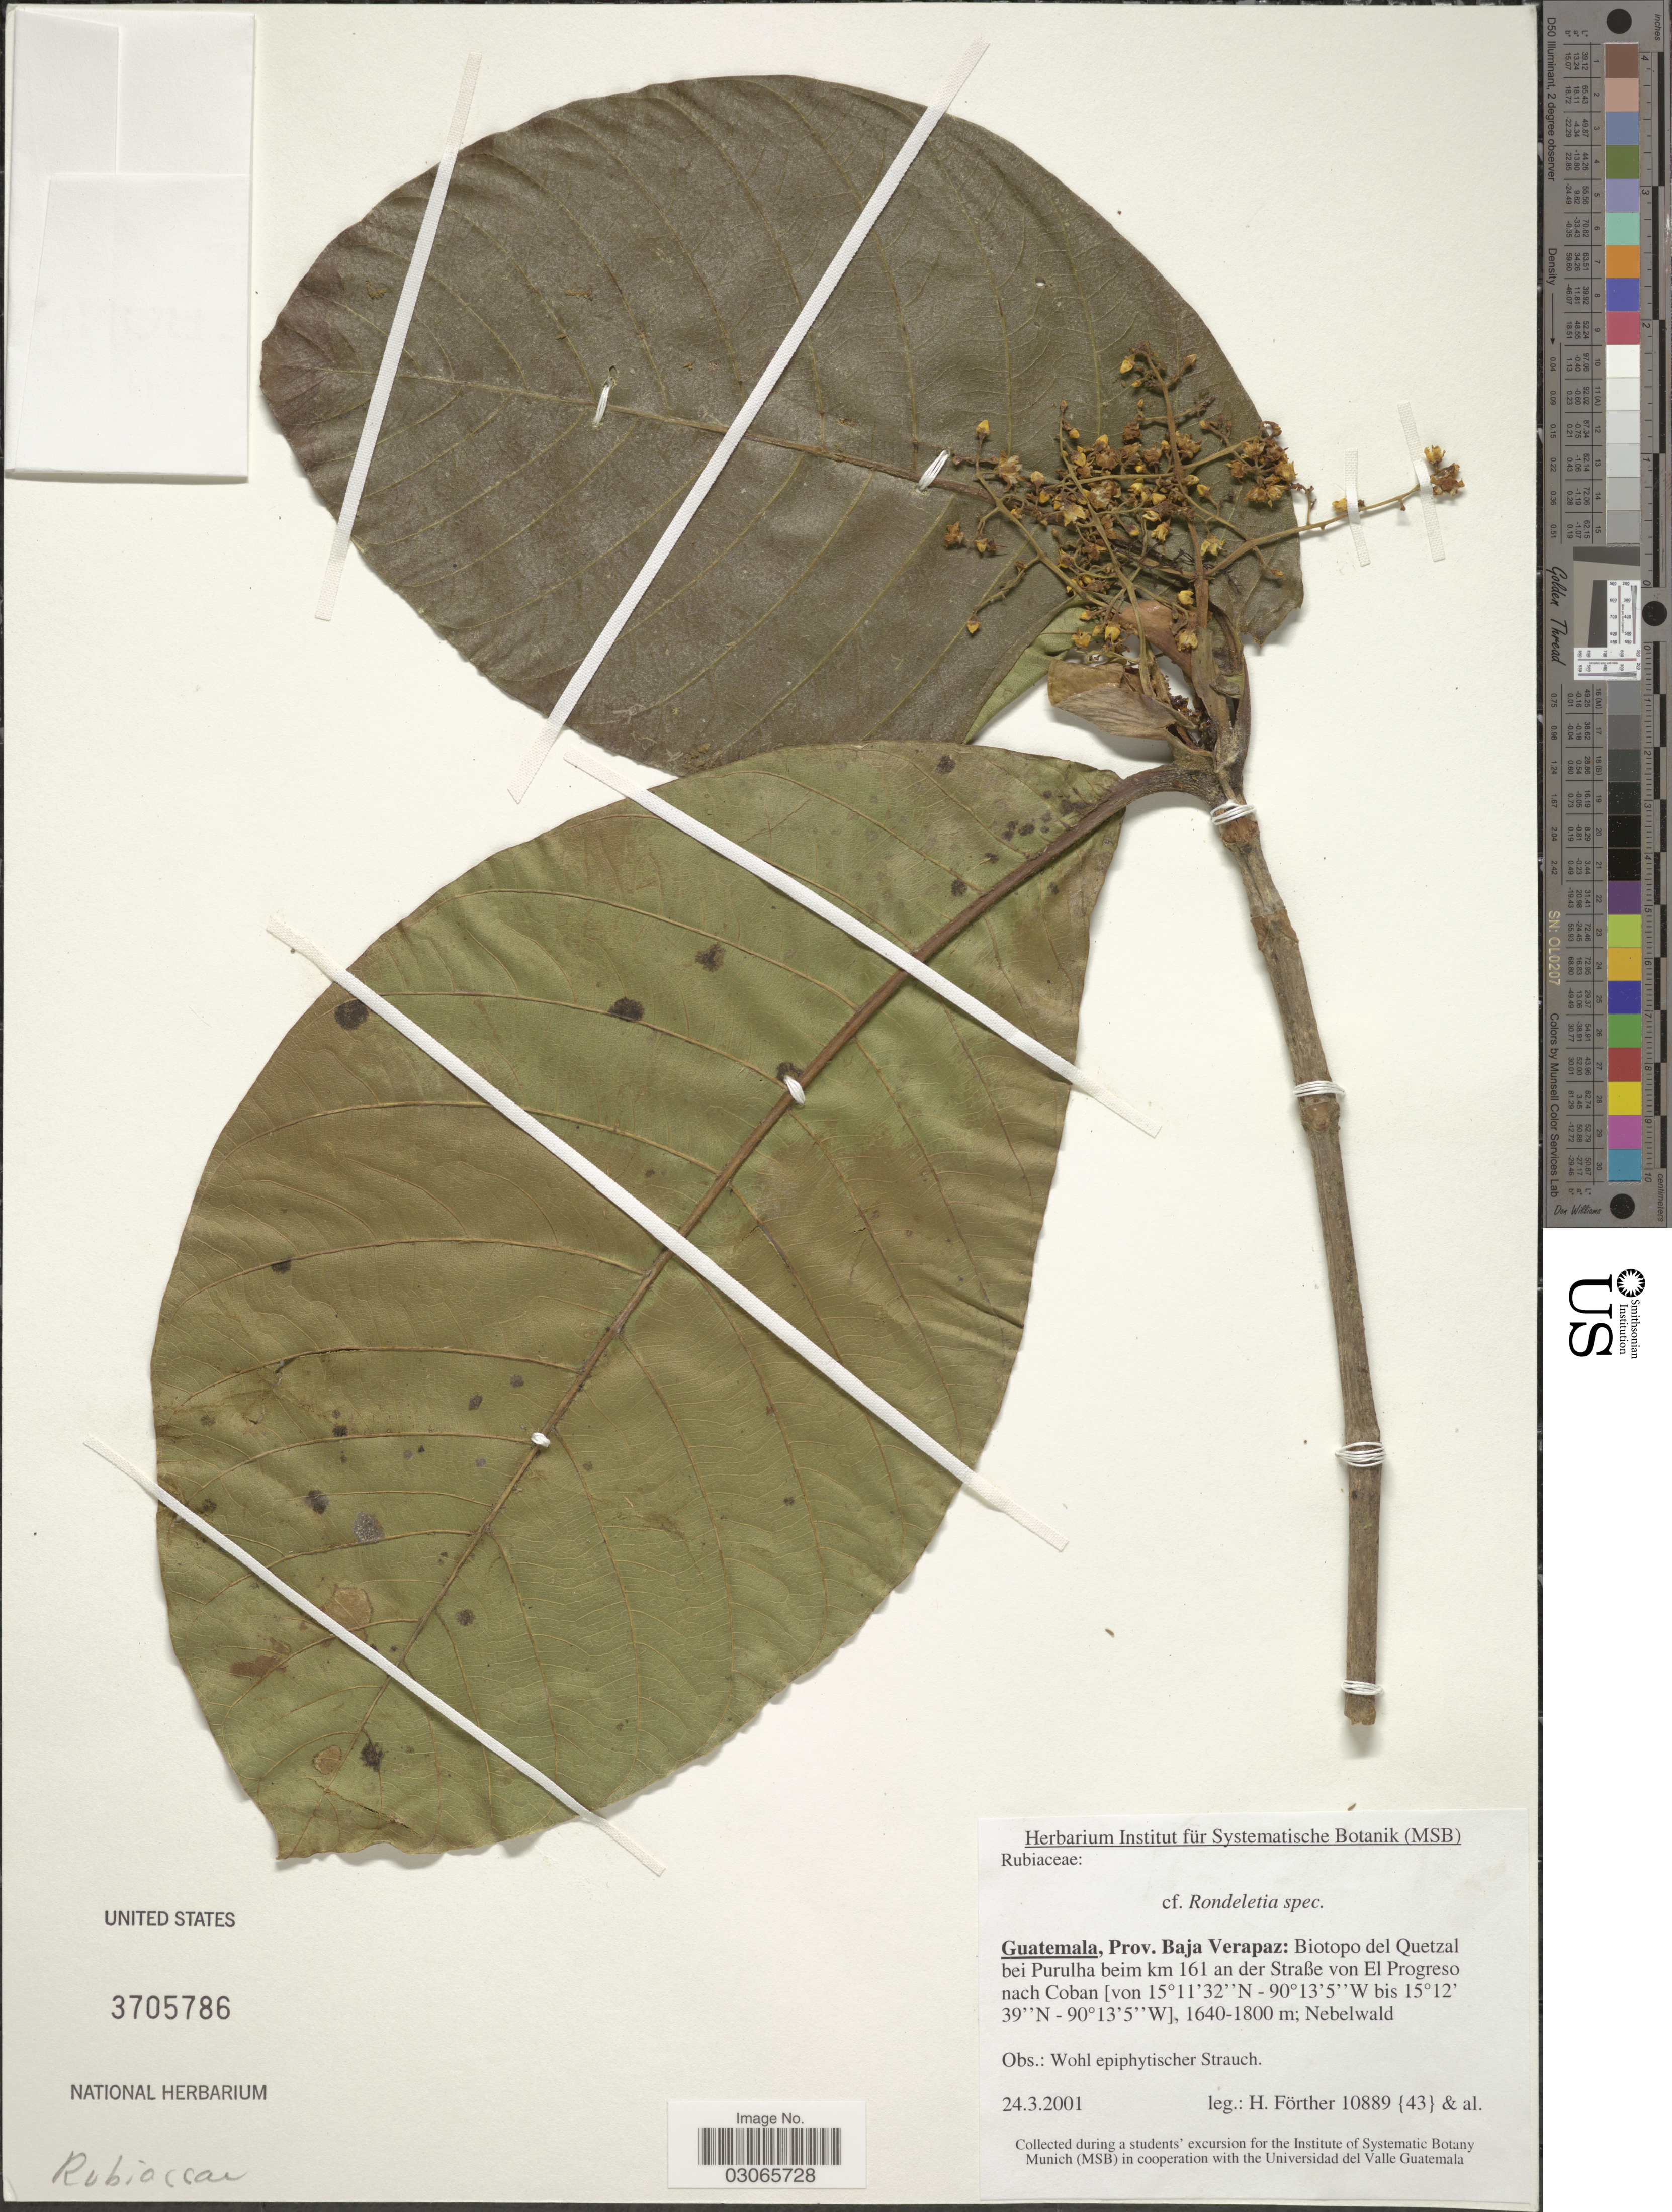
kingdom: Plantae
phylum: Tracheophyta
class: Magnoliopsida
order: Gentianales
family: Rubiaceae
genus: Rondeletia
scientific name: Rondeletia sp.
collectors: H. Förther & et al.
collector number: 10889 {43}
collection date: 2001-03-24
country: Guatemala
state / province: Baja Verapaz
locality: Biotopo del Quetzal bei Purulha beim km 161 an der Straße von El Progreso nach Coban.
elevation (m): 1640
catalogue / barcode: US 3705786